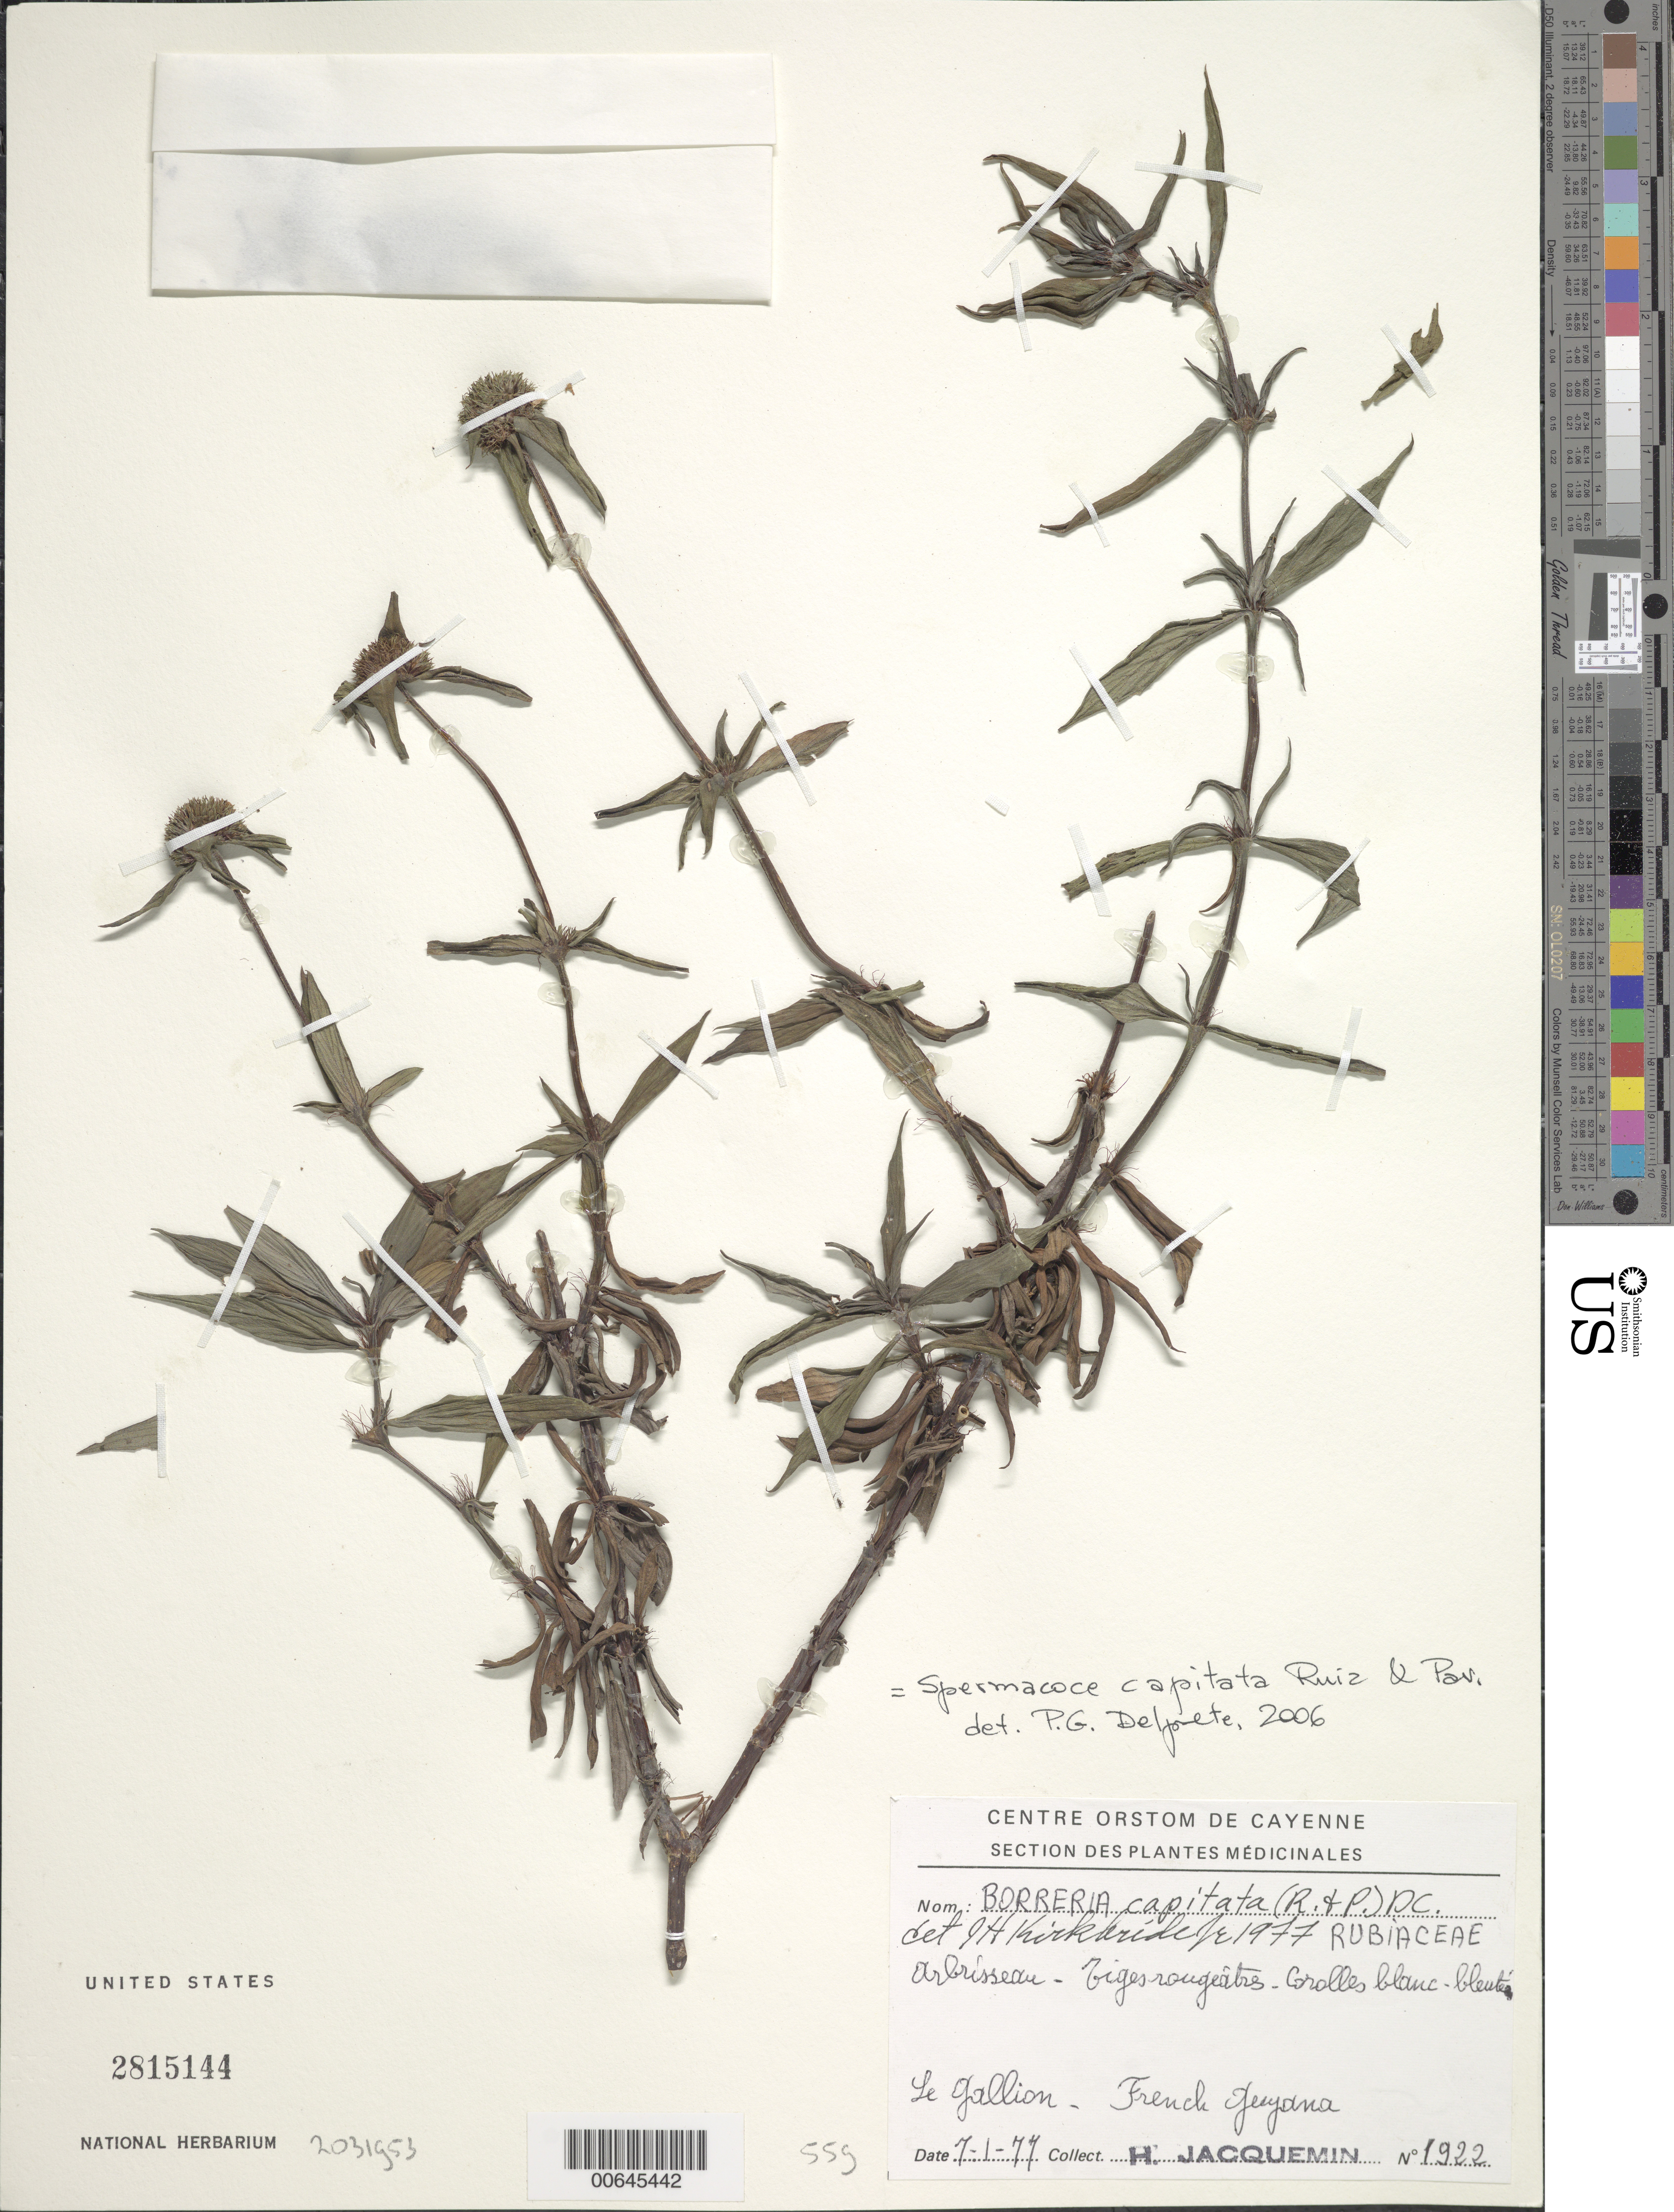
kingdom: Plantae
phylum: Tracheophyta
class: Magnoliopsida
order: Gentianales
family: Rubiaceae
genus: Spermacoce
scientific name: Spermacoce capitata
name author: Ruiz & Pav.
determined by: Delprete, P. G., Herb. de Guyane Cay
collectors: H. Jacquemin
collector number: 1922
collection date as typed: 7-Jan-77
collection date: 1977-01-07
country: French Guiana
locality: Le Gallion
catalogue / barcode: US 2815144